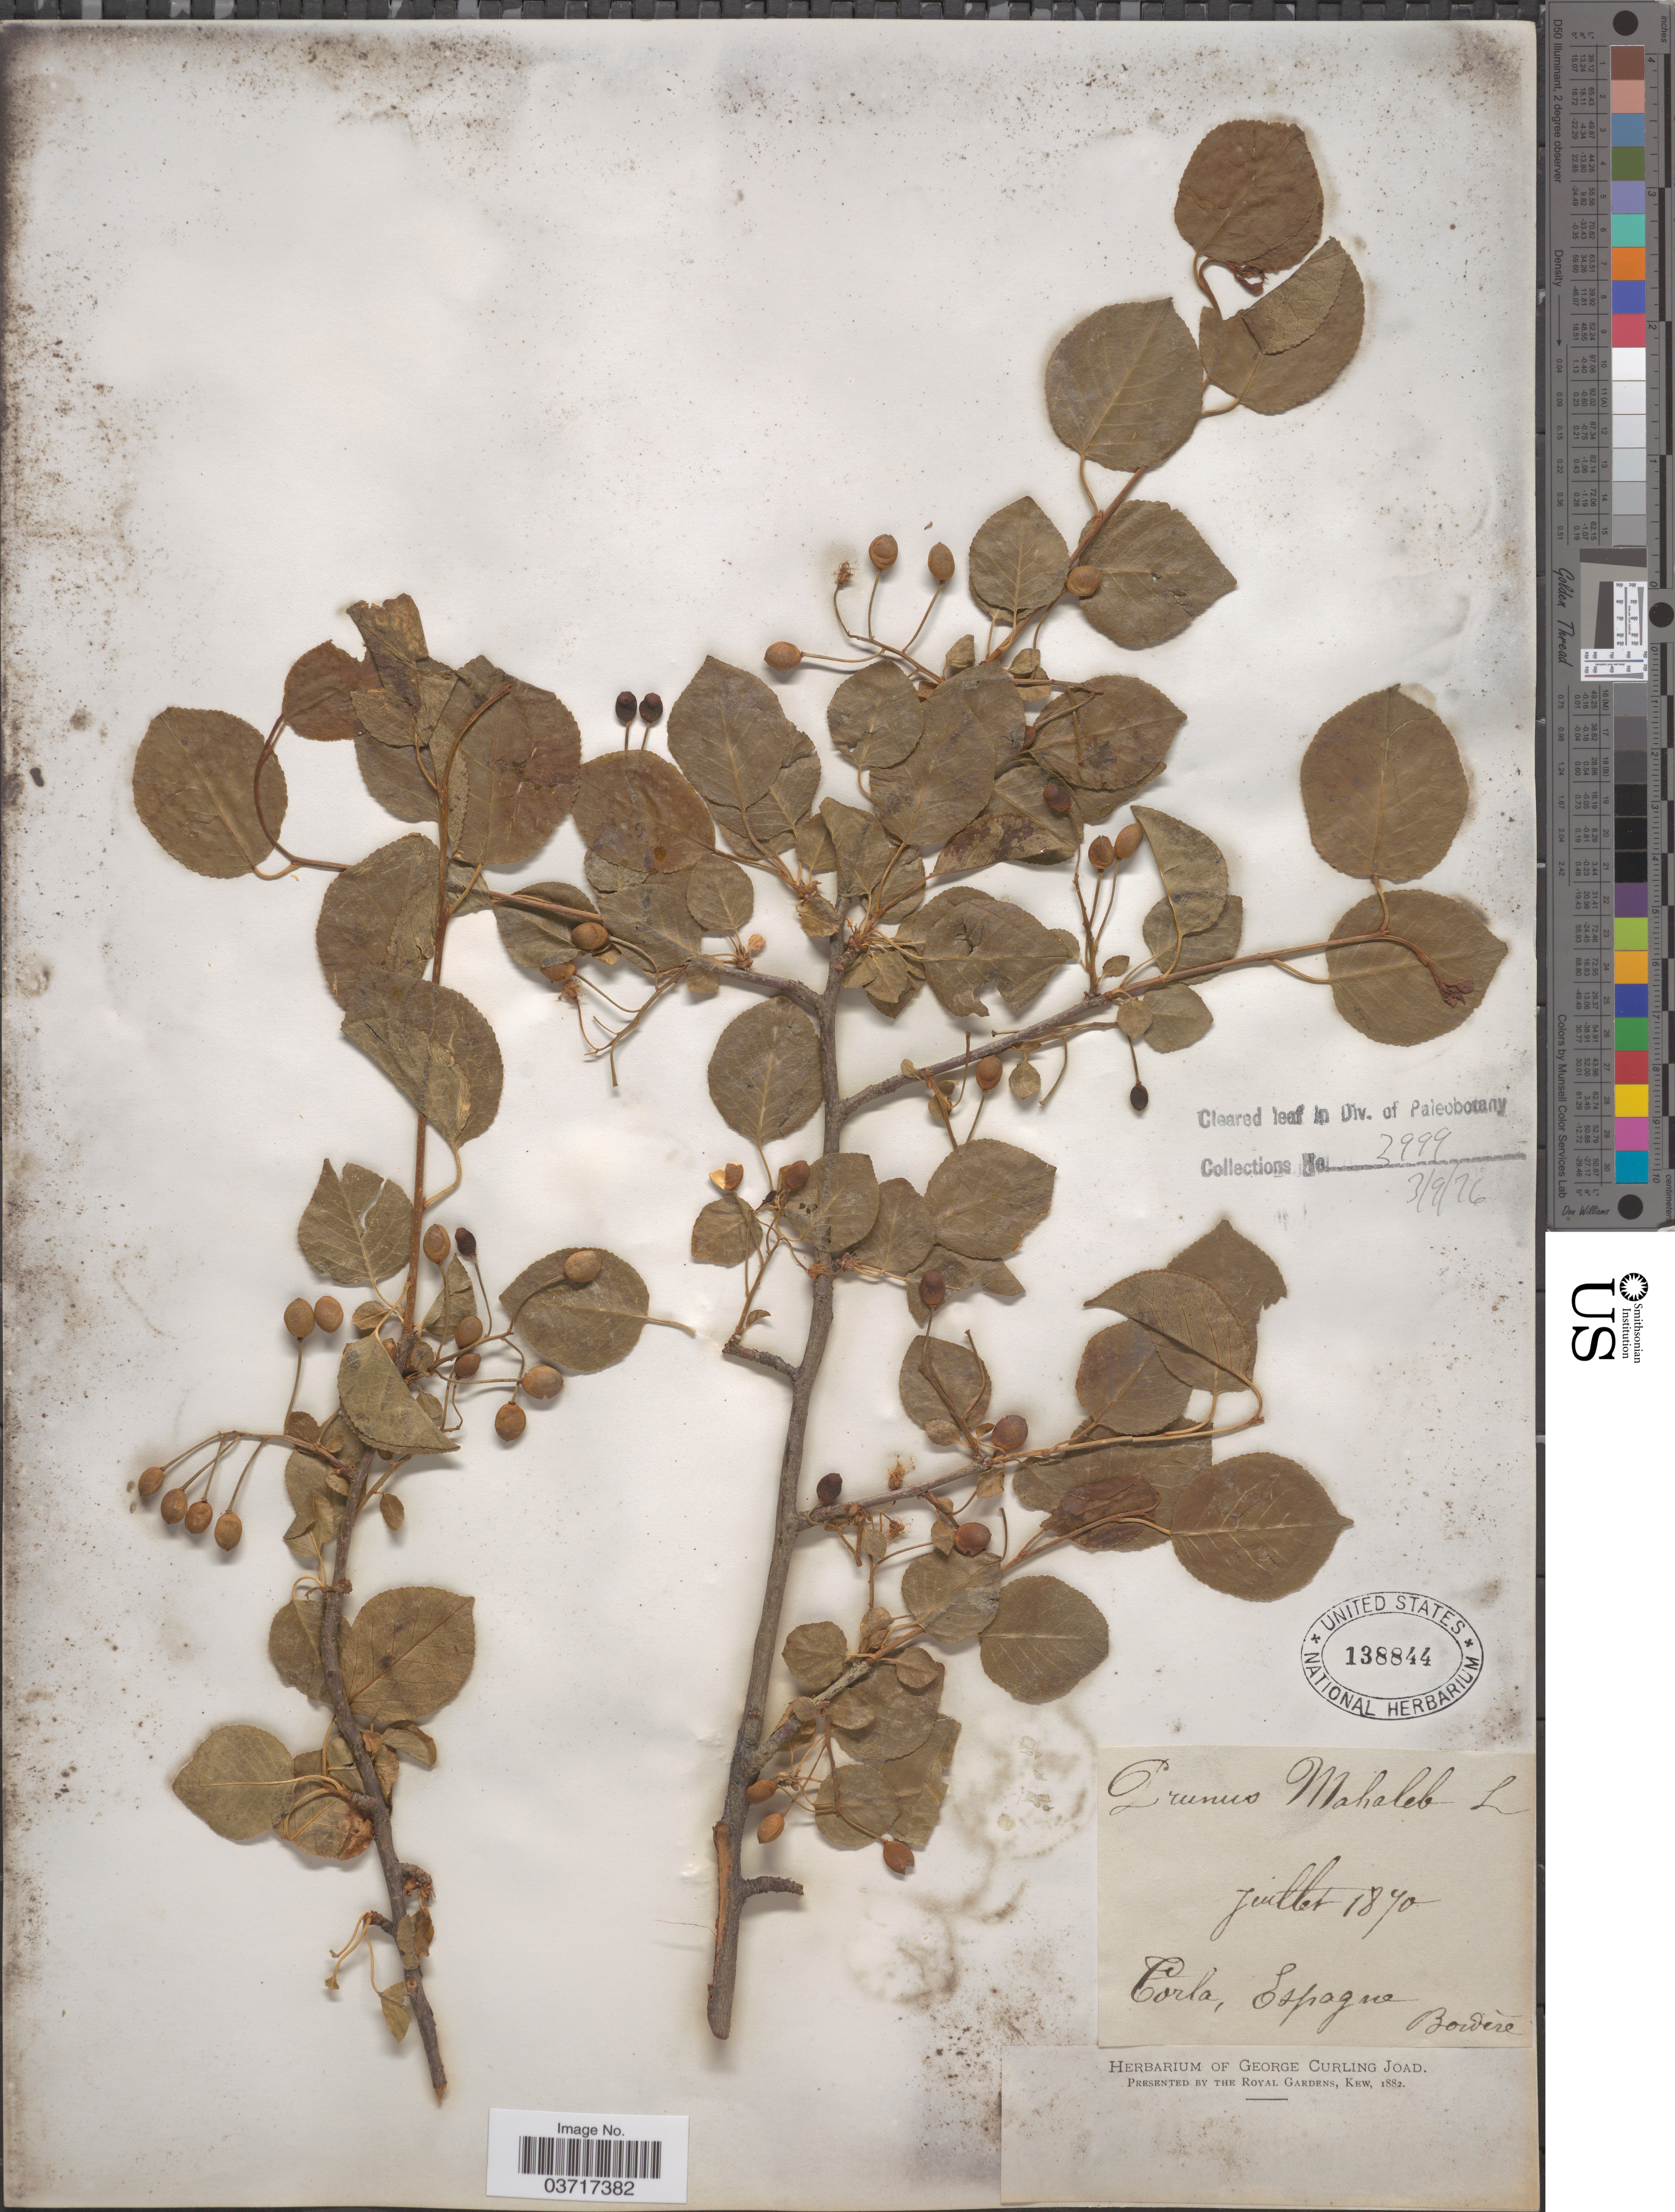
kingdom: Plantae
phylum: Tracheophyta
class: Magnoliopsida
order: Rosales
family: Rosaceae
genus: Prunus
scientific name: Prunus mahaleb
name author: L.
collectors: -. Bordere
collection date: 1870-07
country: Spain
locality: Carla.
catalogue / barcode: US 138844